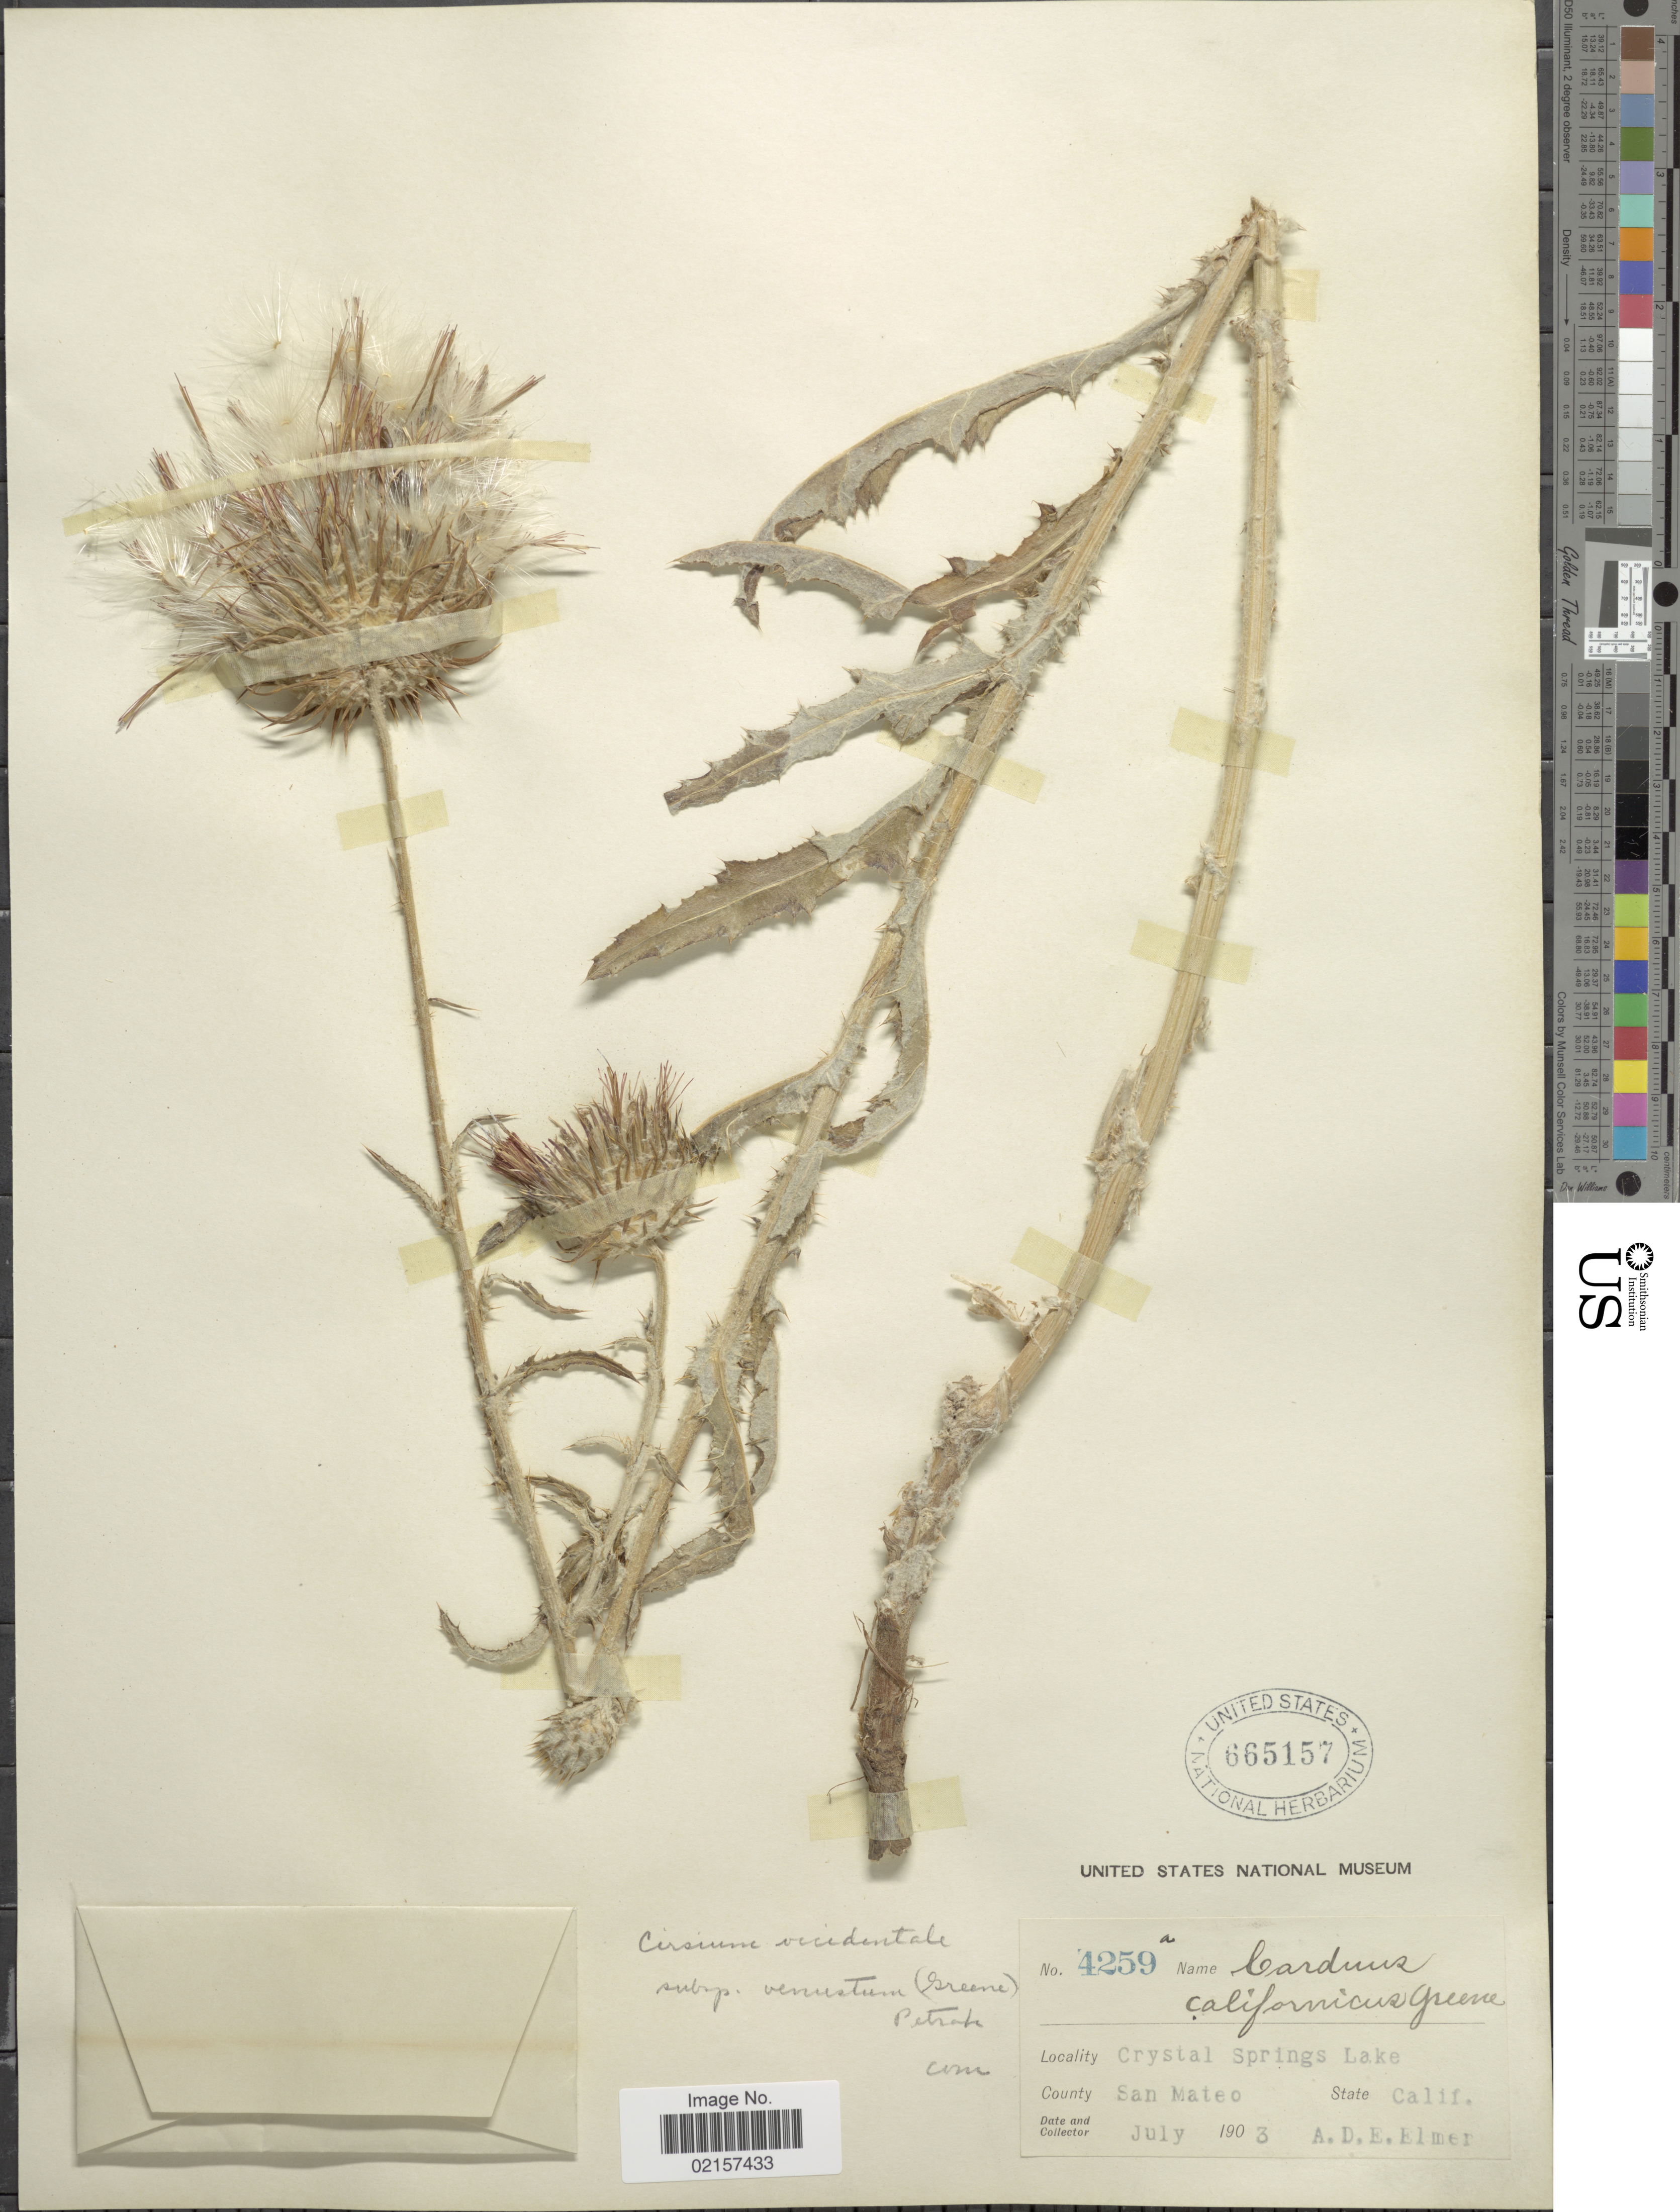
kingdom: Plantae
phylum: Tracheophyta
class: Magnoliopsida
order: Asterales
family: Asteraceae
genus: Cirsium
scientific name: Cirsium occidentale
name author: (Nutt.) Jeps.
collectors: A. D. E. Elmer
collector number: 4259a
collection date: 1903-07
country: United States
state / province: California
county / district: San Mateo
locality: Crystal Springs Lake, San Mateo County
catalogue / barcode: US 665157